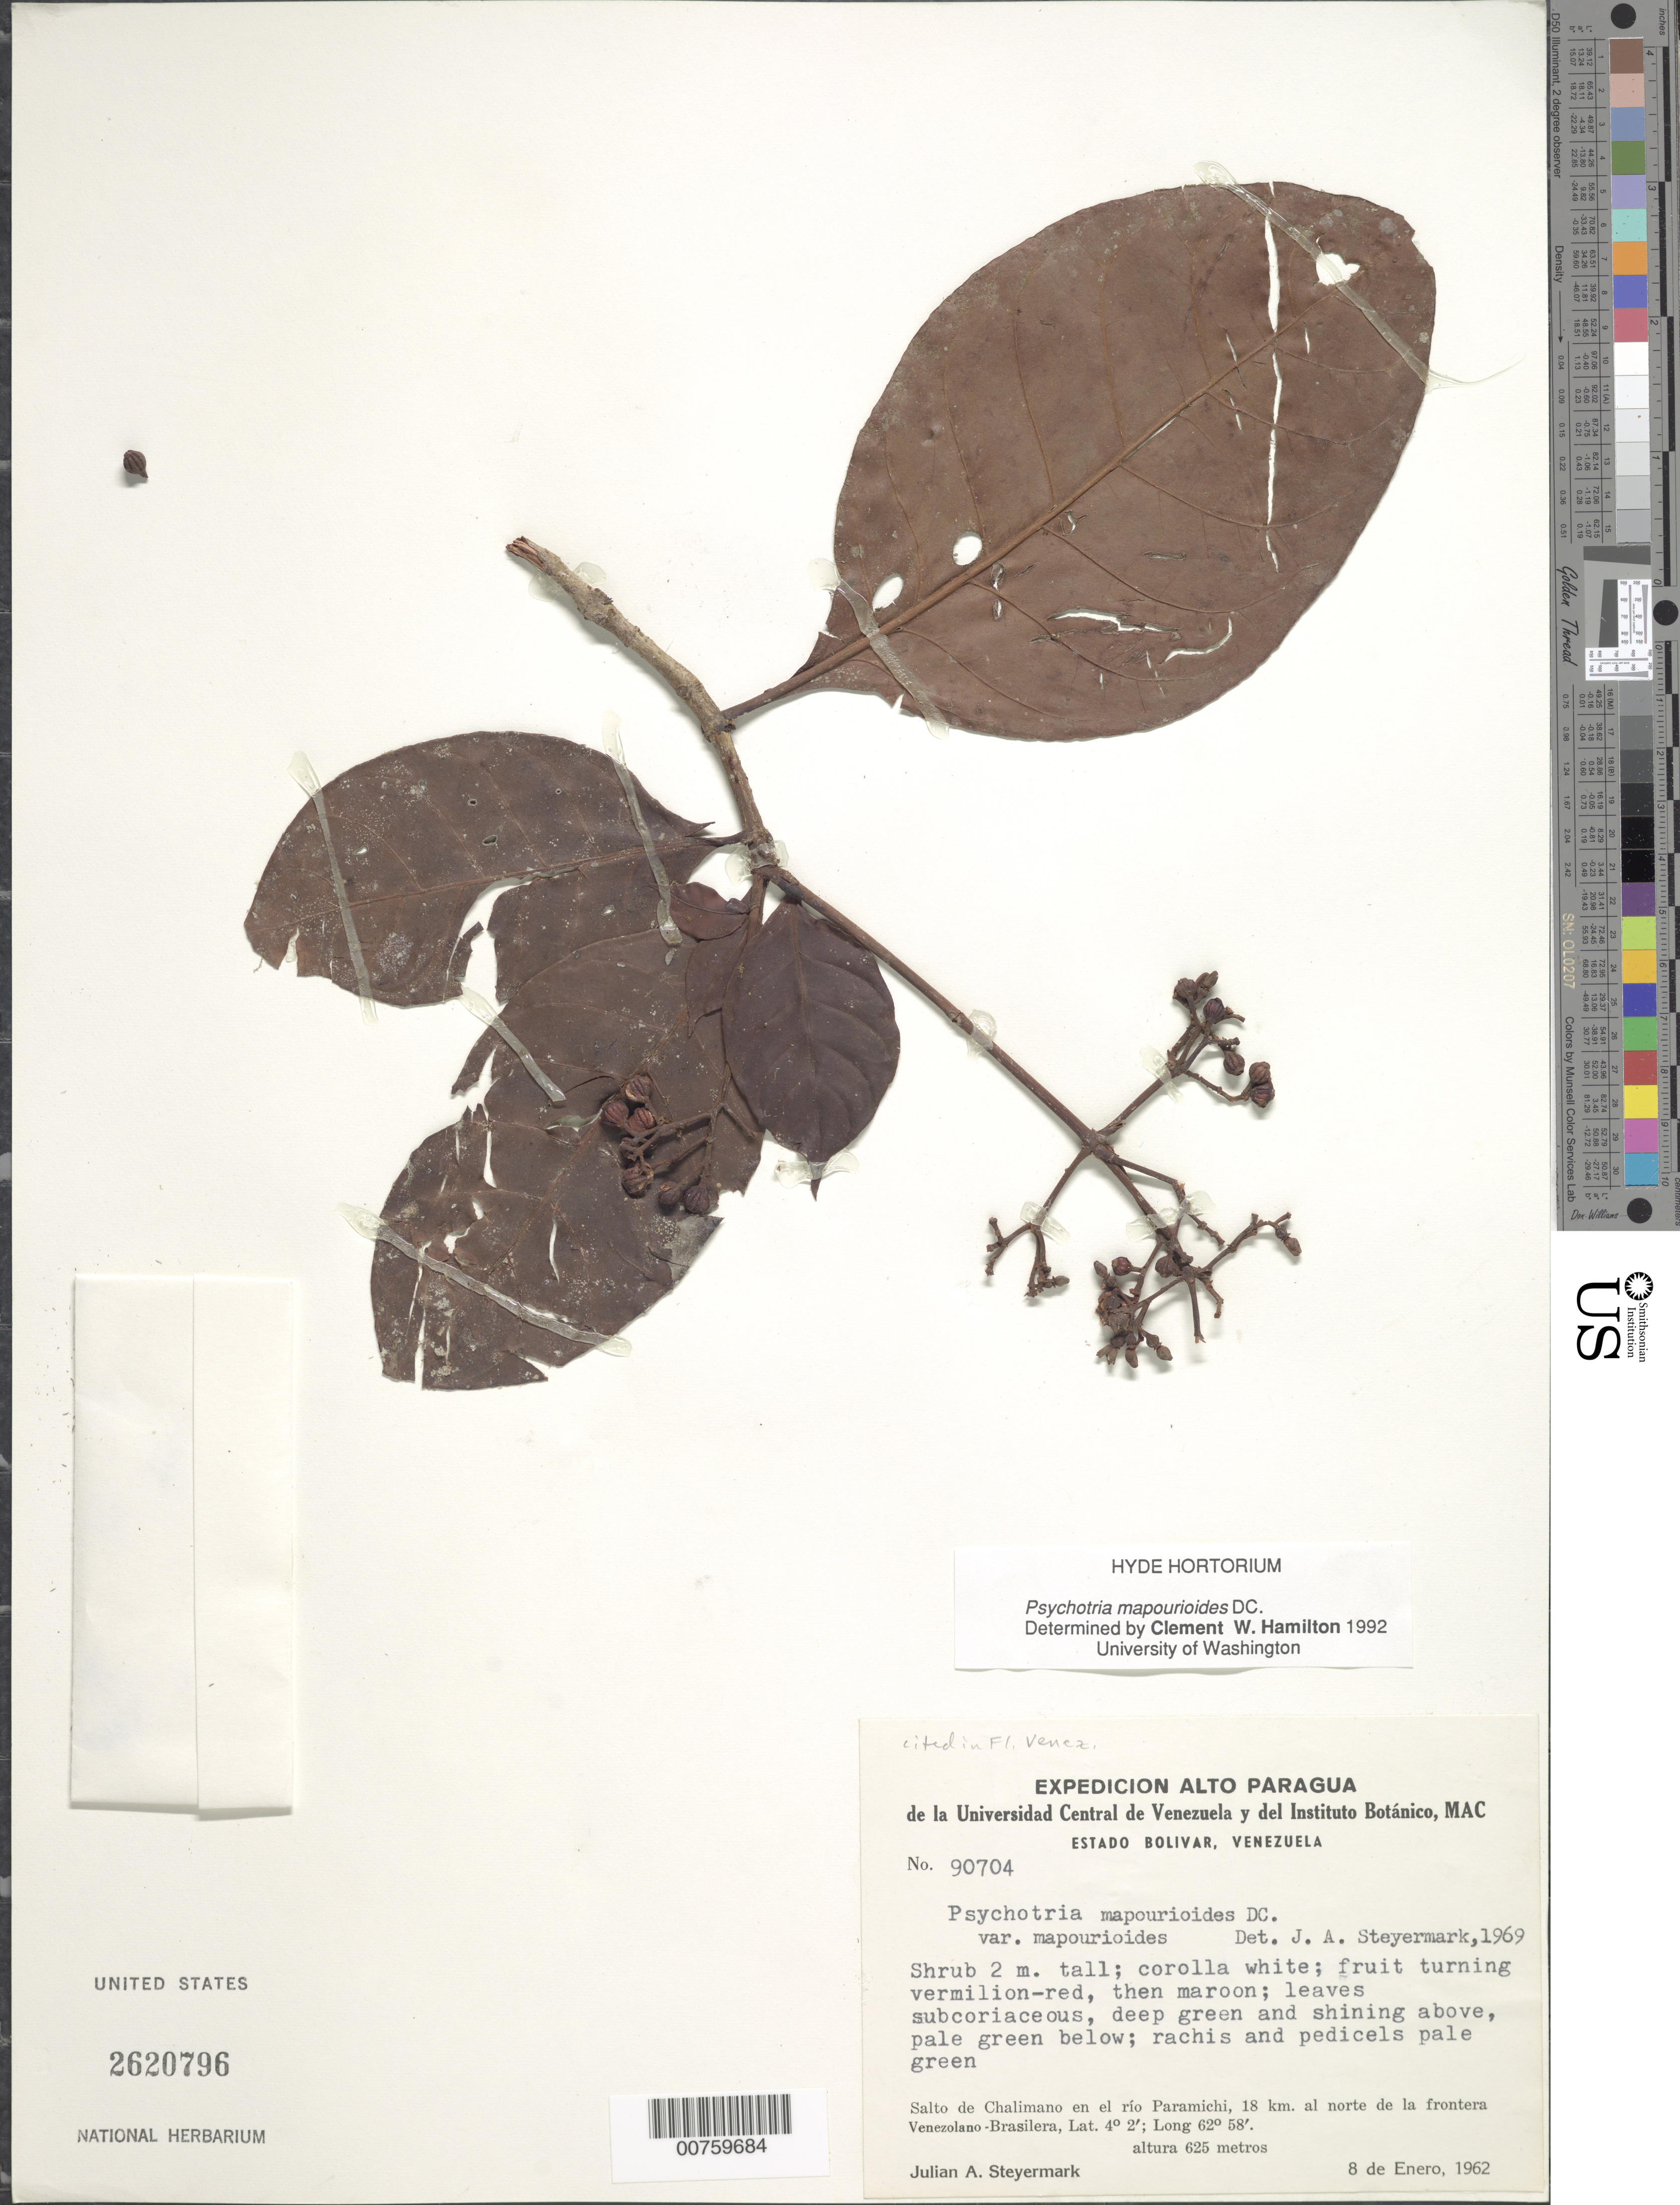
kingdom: Plantae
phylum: Tracheophyta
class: Magnoliopsida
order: Gentianales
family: Rubiaceae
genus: Psychotria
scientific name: Psychotria mapourioides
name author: DC.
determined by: Hamilton, C. W.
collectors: J. Steyermark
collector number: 90704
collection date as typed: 8-Jan-62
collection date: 1962-01-08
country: Venezuela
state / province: Bolívar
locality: Salto de Chalimano, Río Paramichi, 18 km N de la frontera Venezolano-Brasilera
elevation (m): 625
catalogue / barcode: US 2620796